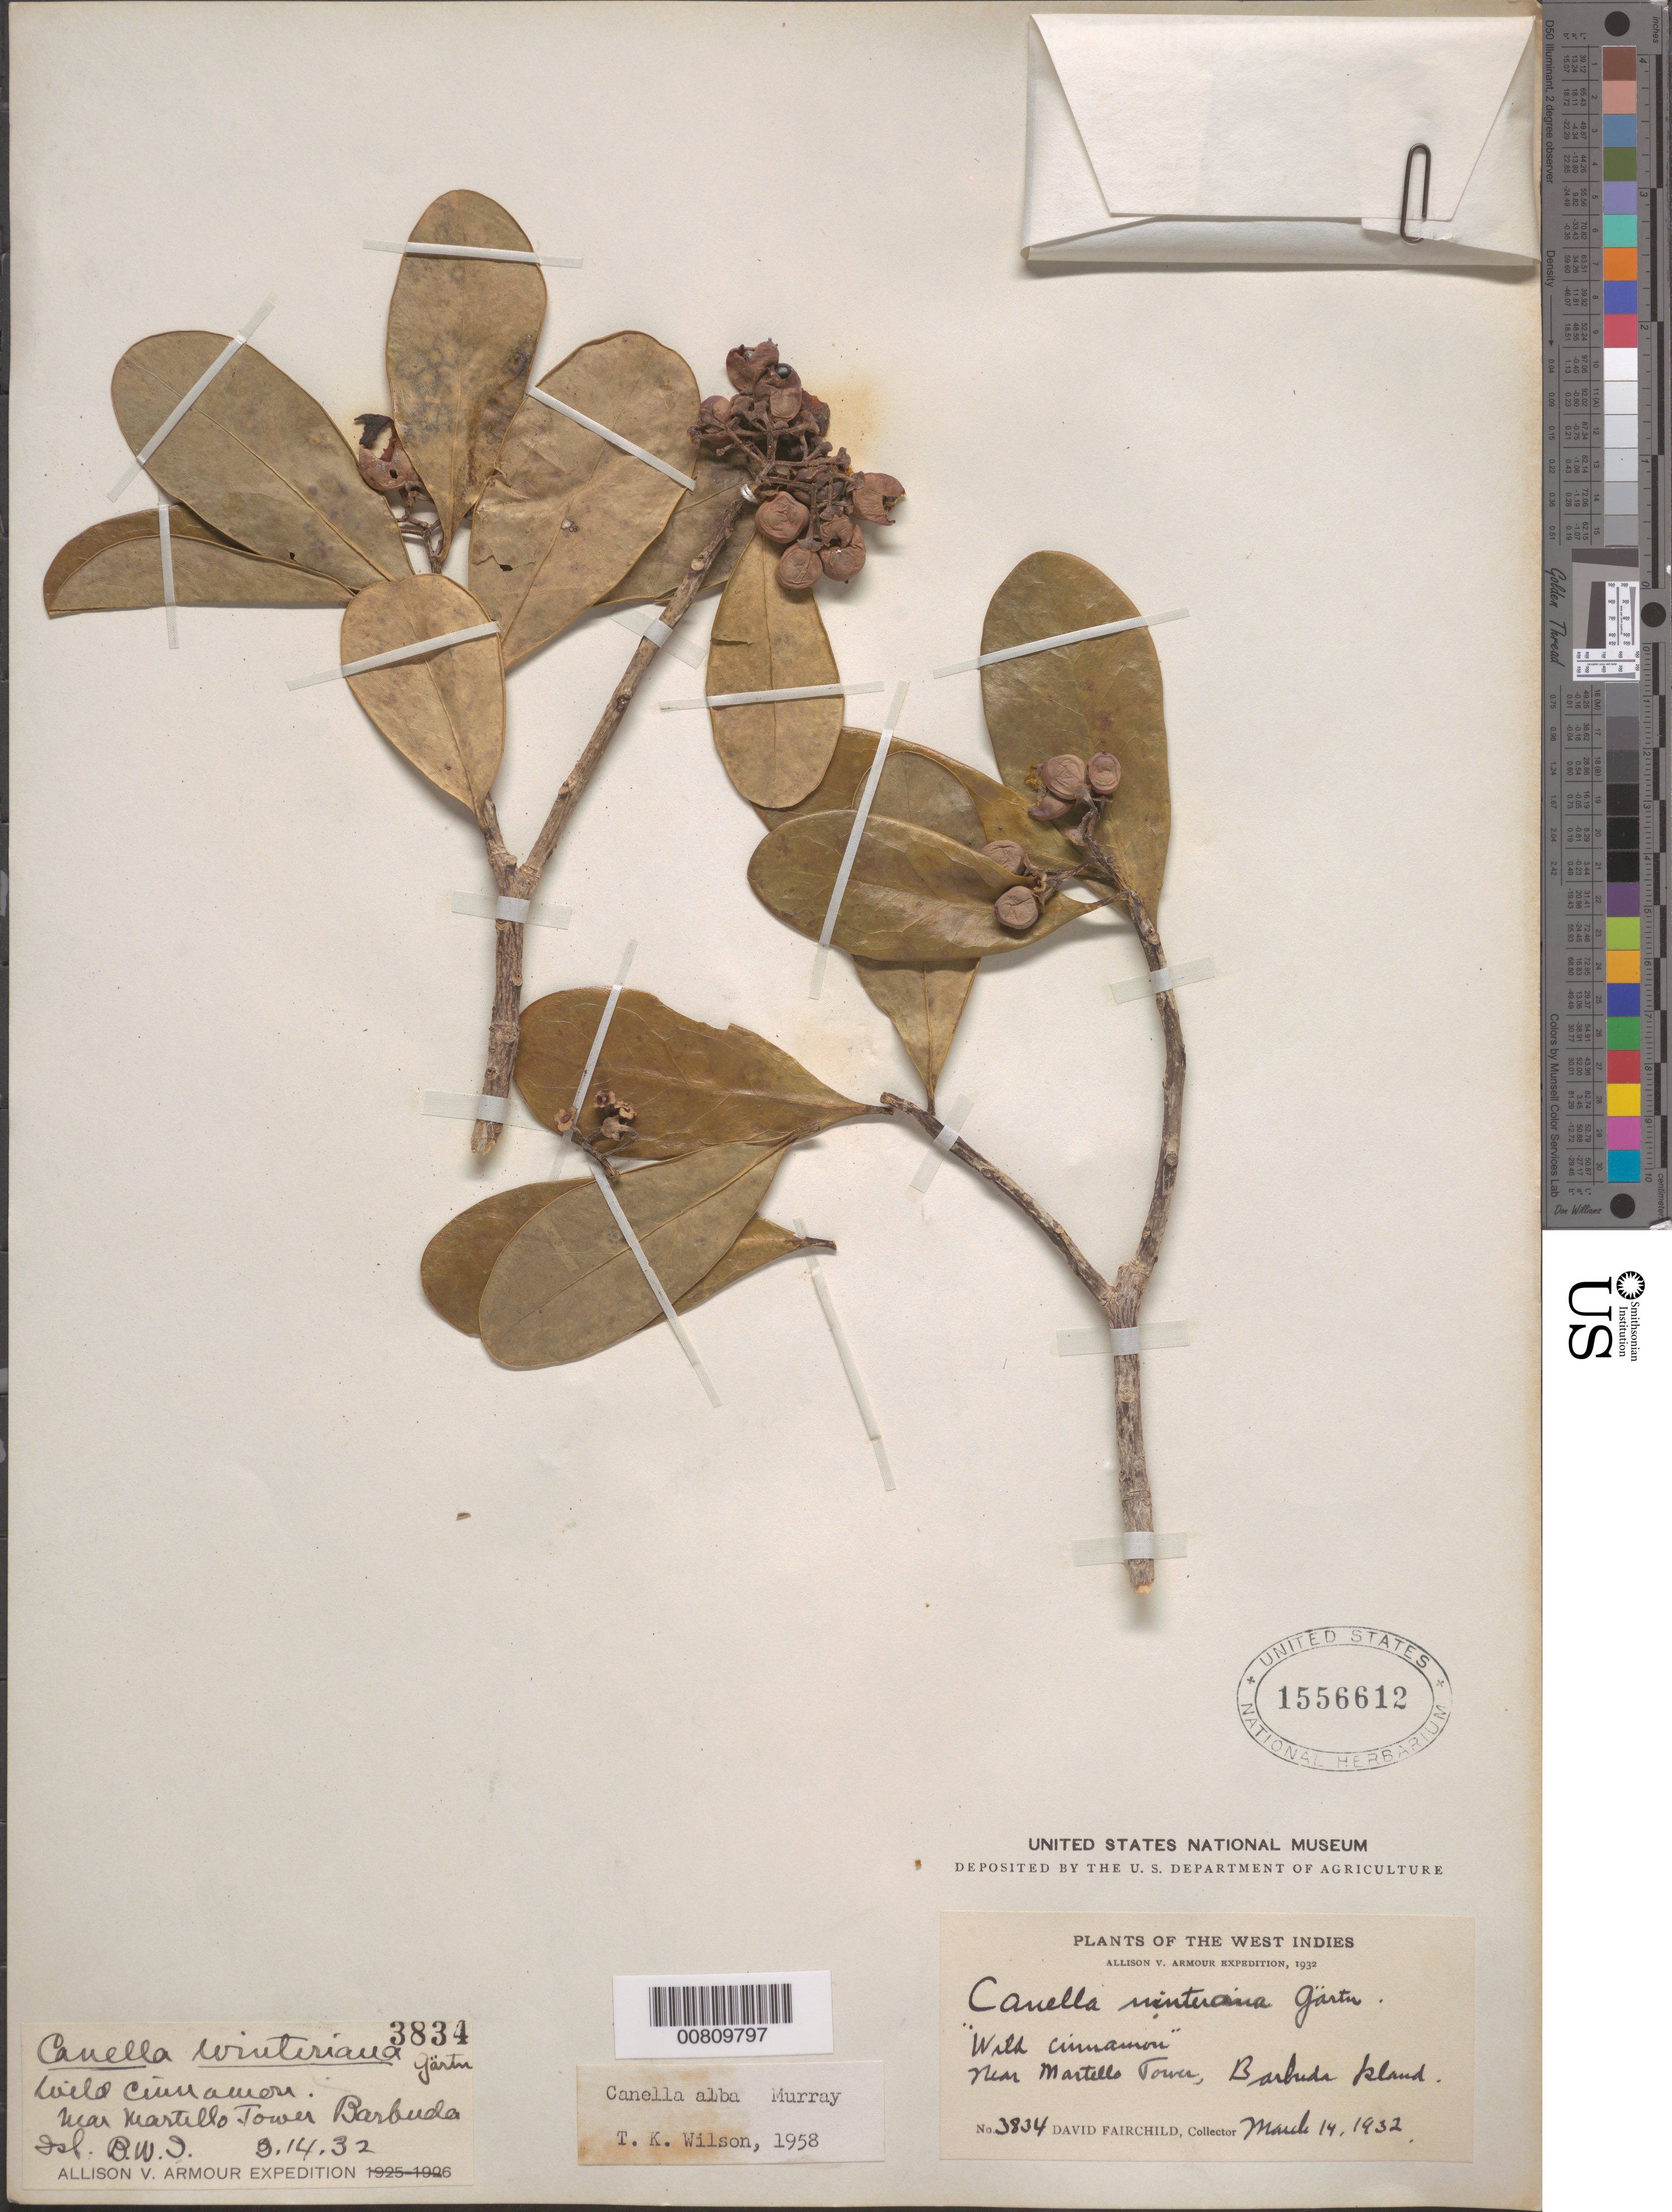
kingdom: Plantae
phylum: Tracheophyta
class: Magnoliopsida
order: Canellales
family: Canellaceae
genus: Canella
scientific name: Canella winterana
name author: (L.) Gaertn.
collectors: D. G. Fairchild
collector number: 3834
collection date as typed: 14 Mar 1932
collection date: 1932-03-14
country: Antigua and Barbuda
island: Barbuda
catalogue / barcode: US 1556612